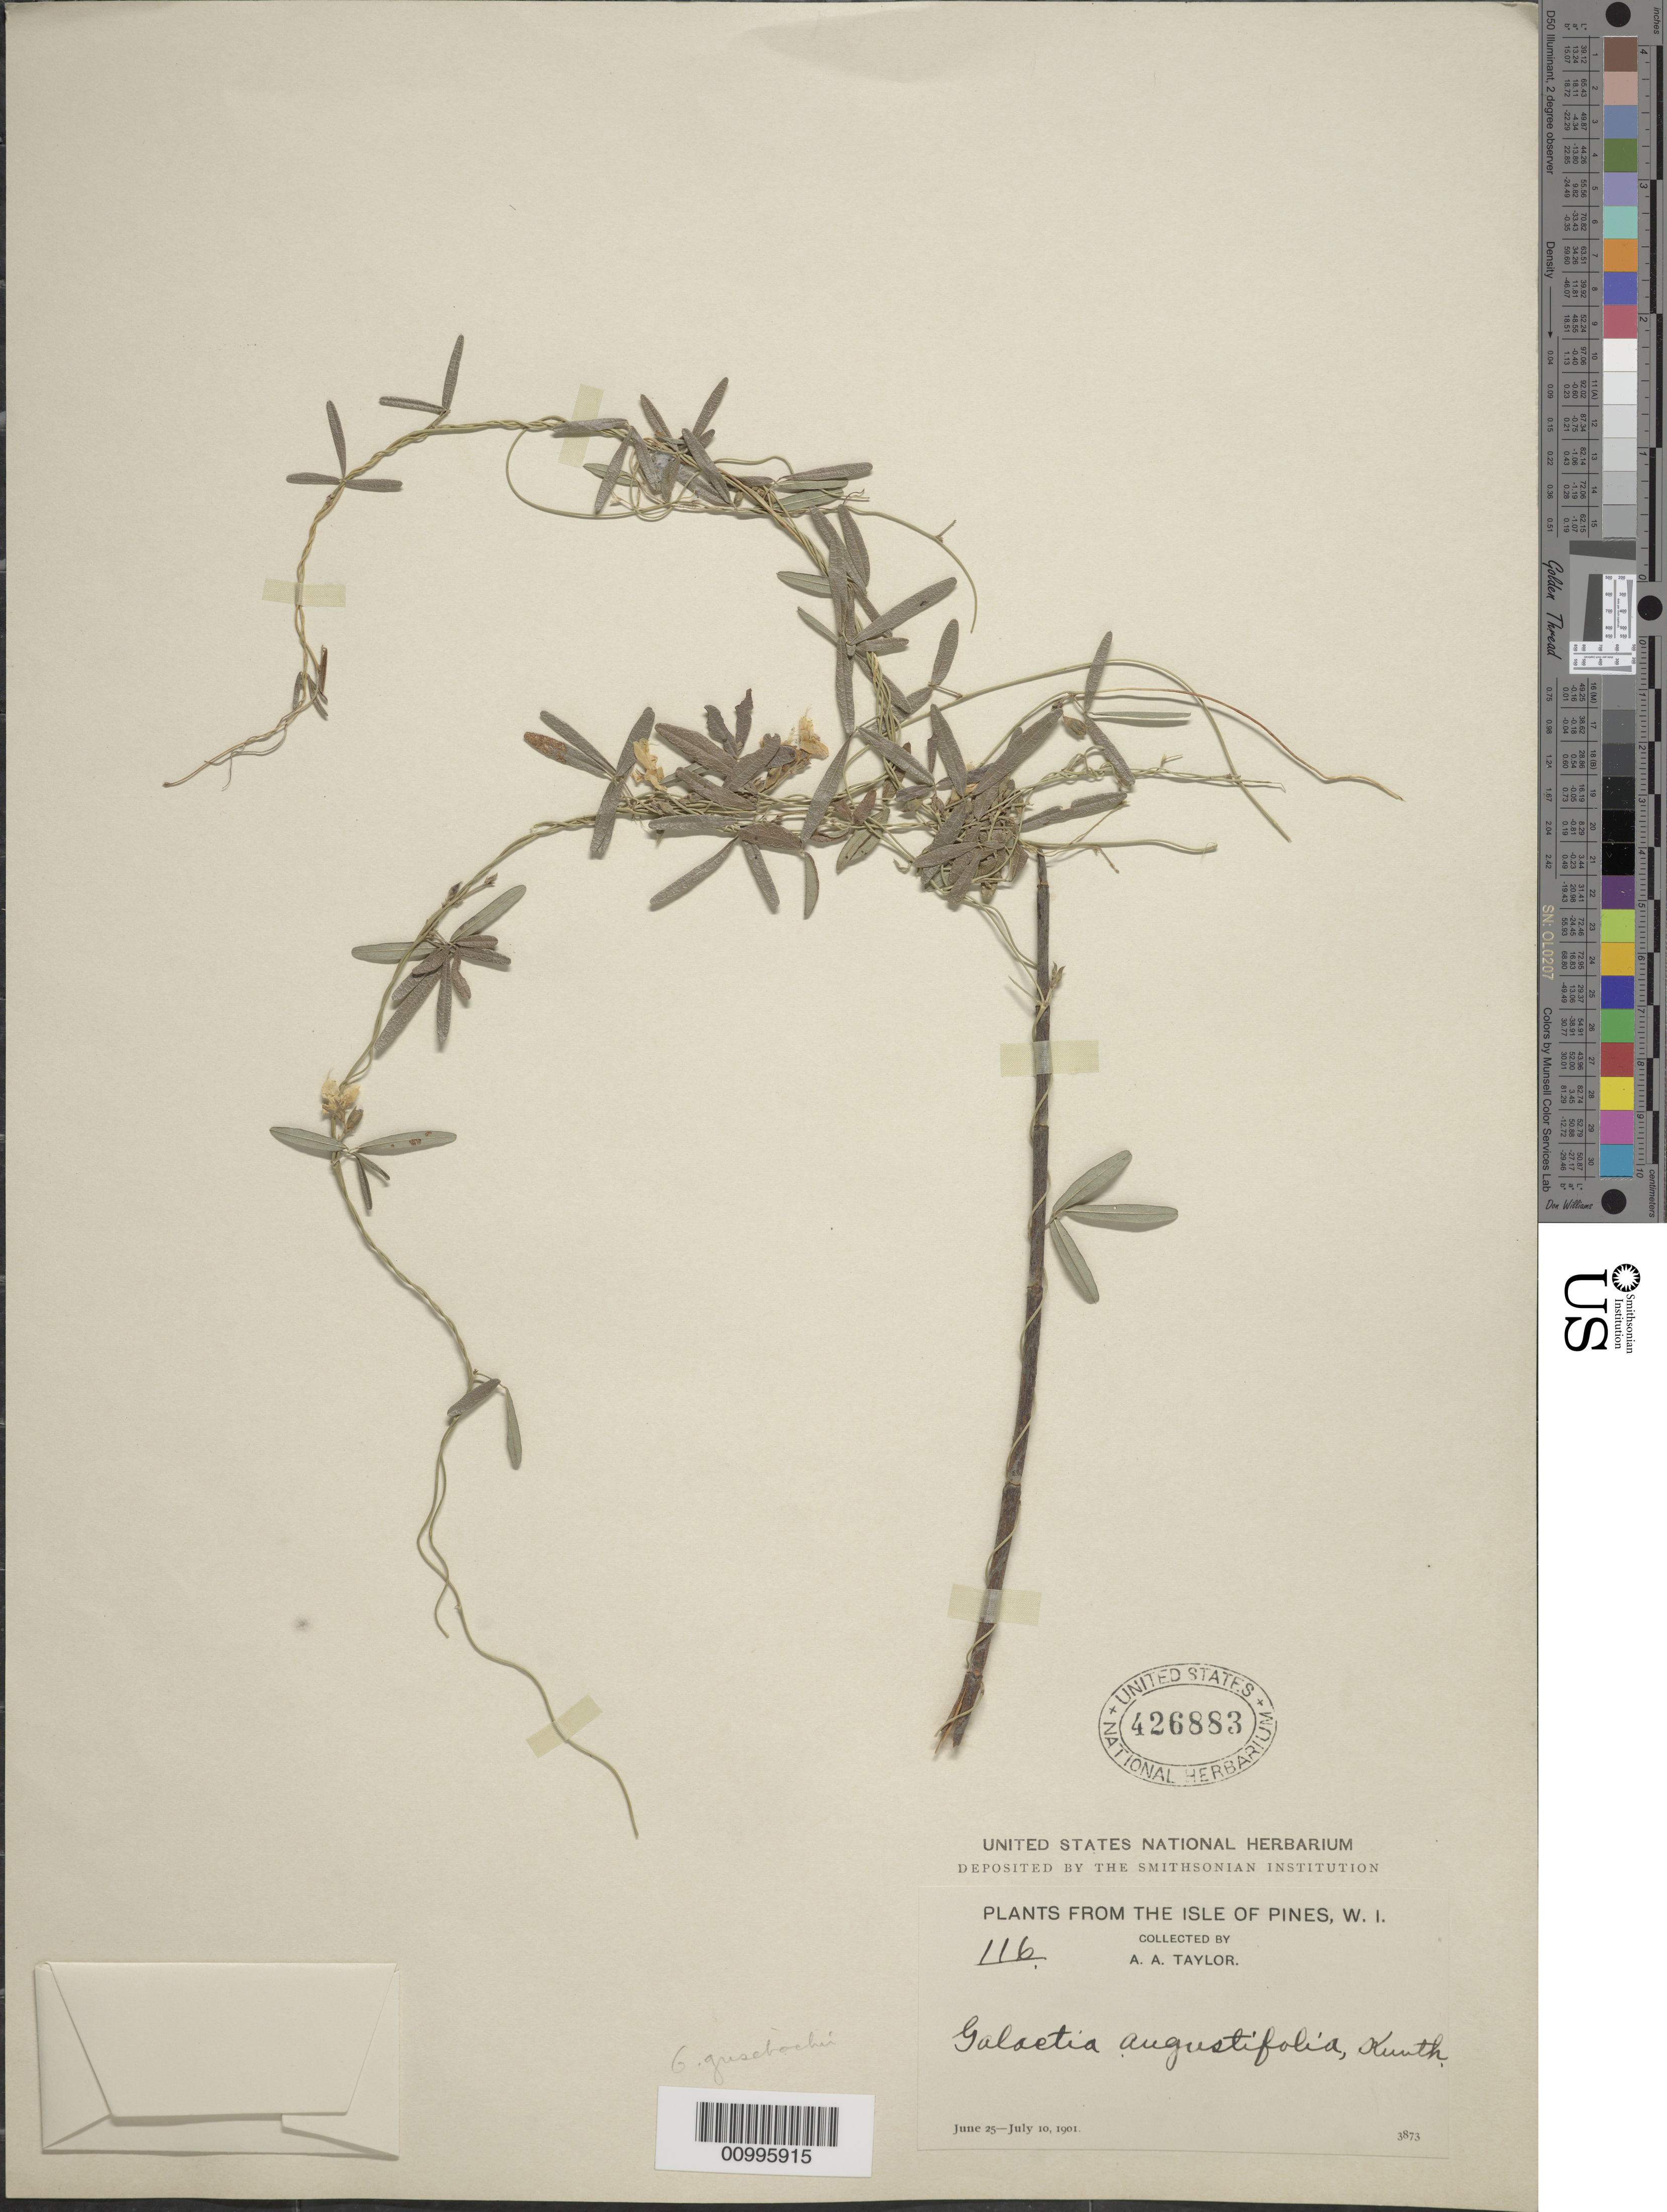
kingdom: Plantae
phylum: Tracheophyta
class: Magnoliopsida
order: Fabales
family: Fabaceae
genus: Galactia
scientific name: Galactia grisebachii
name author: Urb.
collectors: A. A. Taylor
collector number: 116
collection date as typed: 25 Jun 1901 to 10 Jul 1901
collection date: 1901-06-25/1901-07-10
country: Cuba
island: Isla de la Juventud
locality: Isle of Pines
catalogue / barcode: US 426883